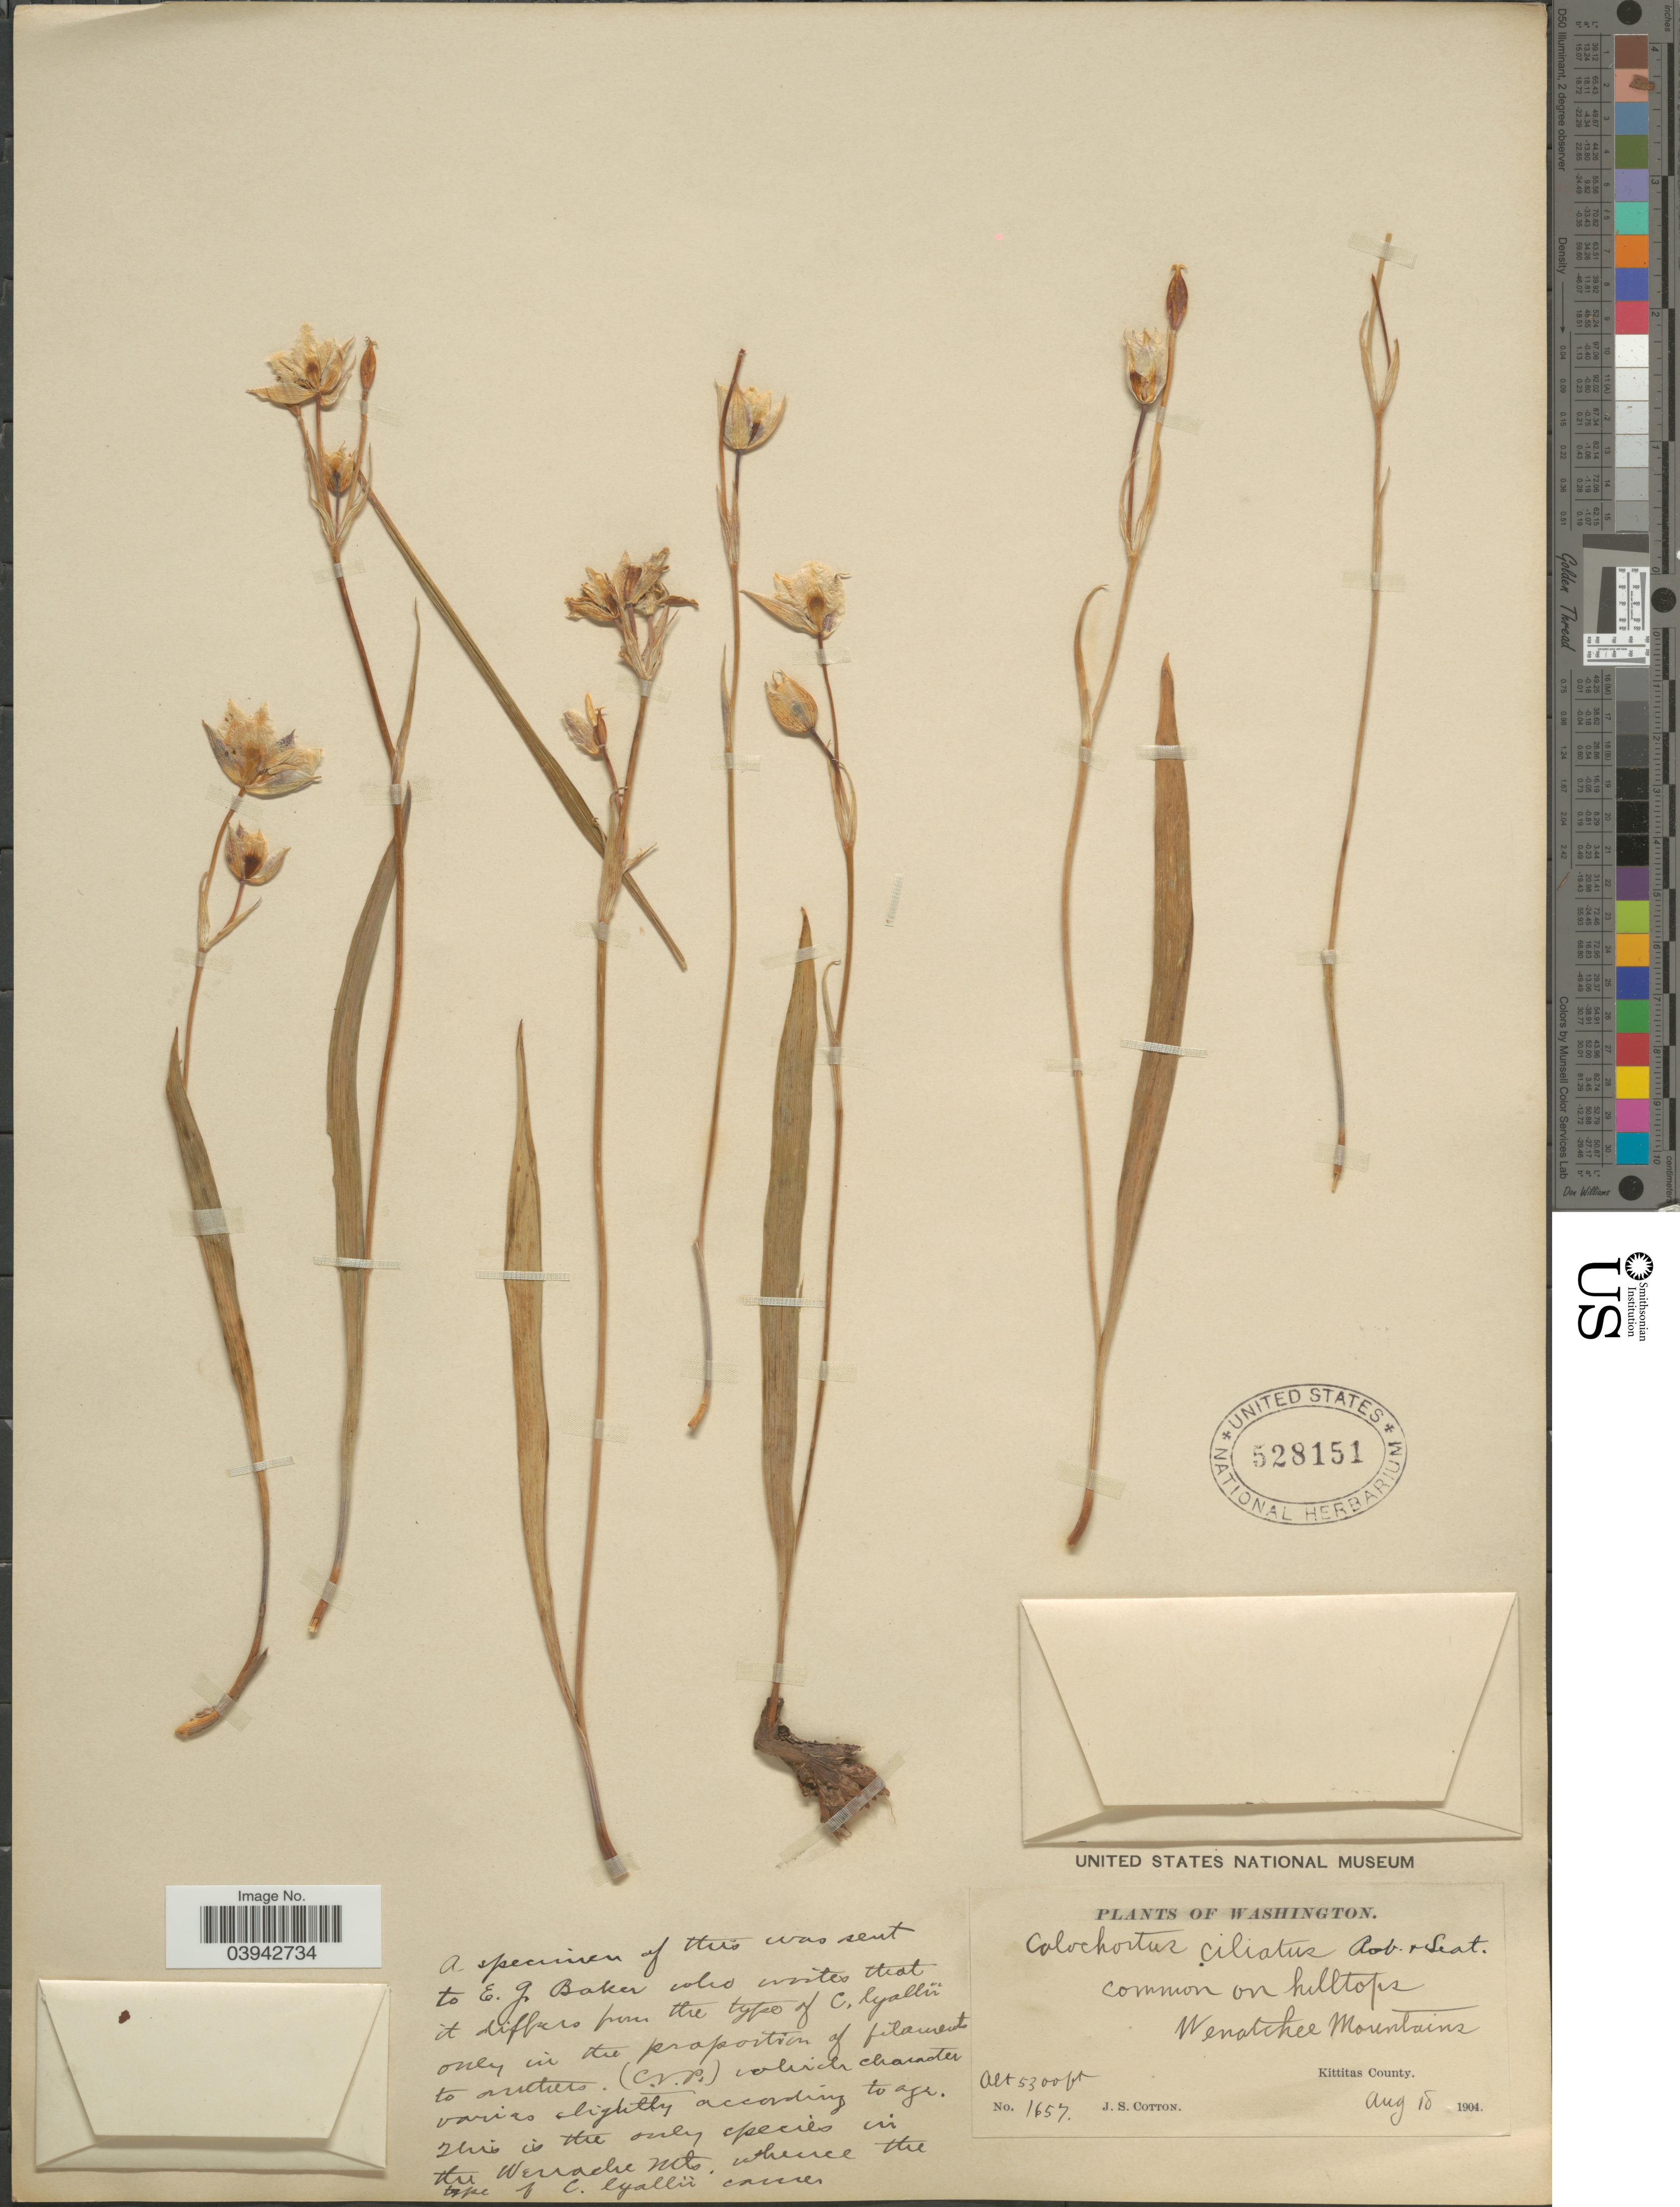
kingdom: Plantae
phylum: Tracheophyta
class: Liliopsida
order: Liliales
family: Liliaceae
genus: Calochortus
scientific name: Calochortus lyallii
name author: Baker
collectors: J. S. Cotton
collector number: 1657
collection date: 1904-08-18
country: United States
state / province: Washington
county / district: Chelan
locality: Wenatchee Mountain.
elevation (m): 1615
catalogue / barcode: US 528151